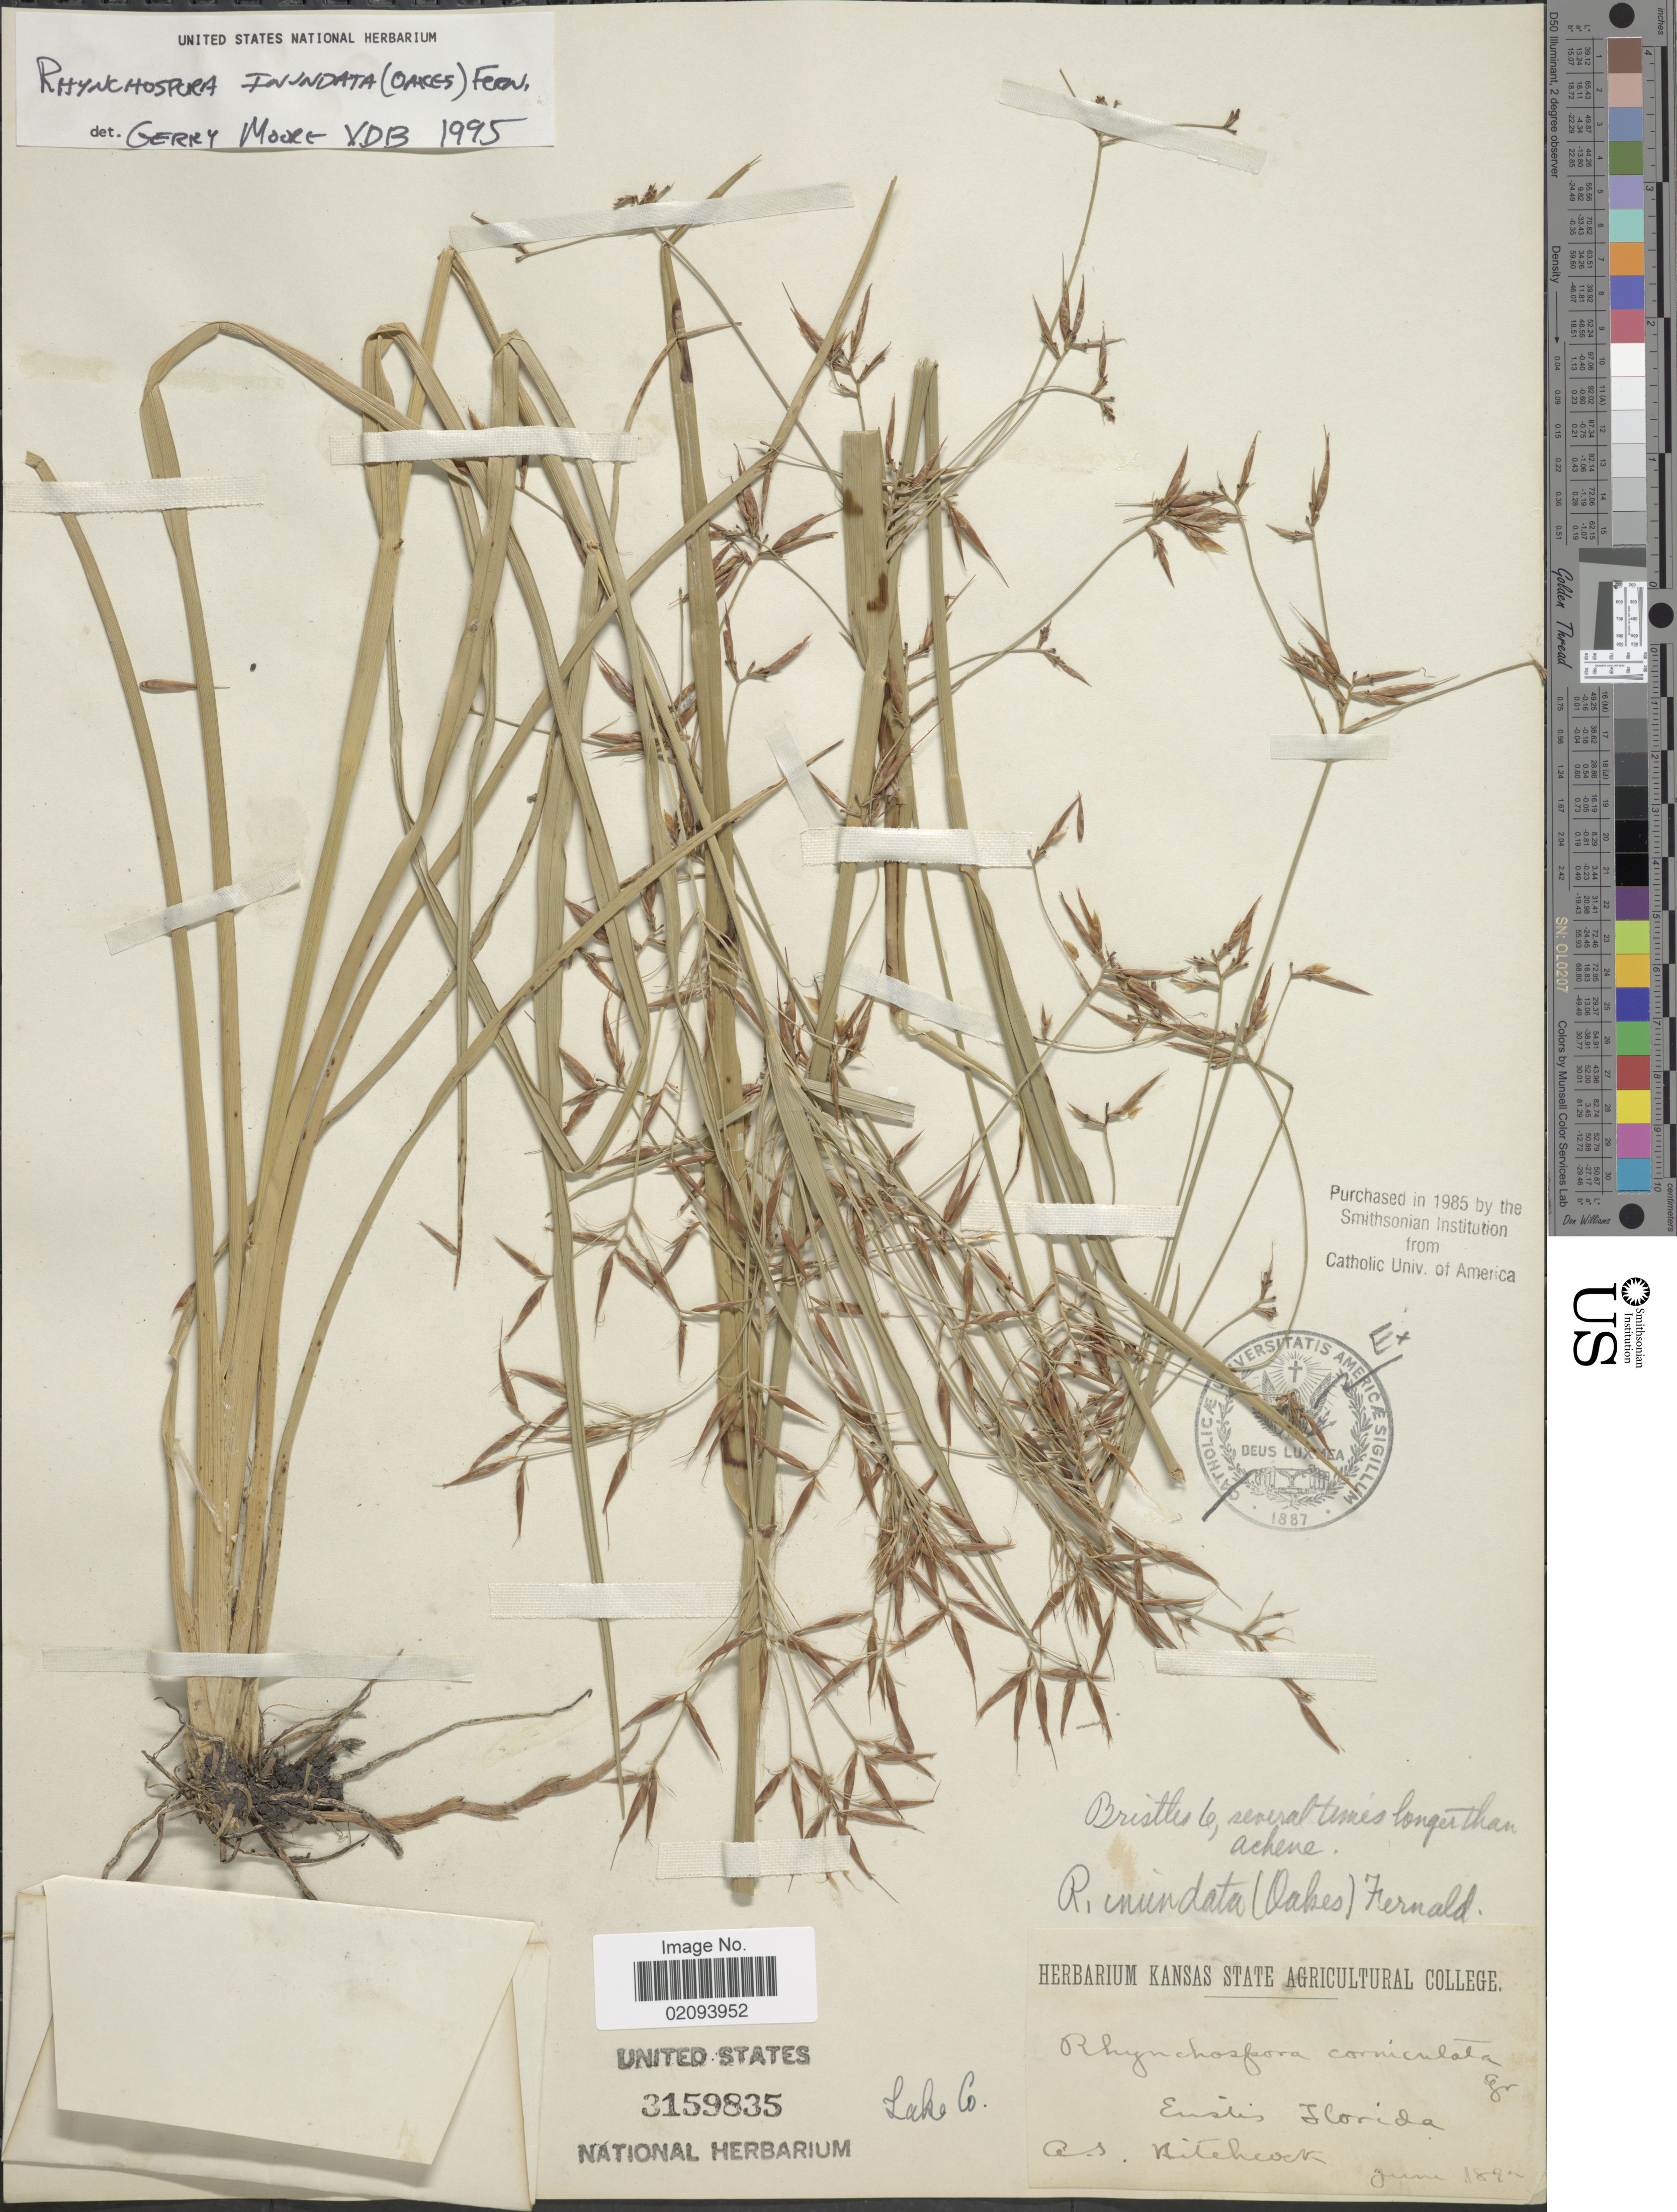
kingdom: Plantae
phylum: Tracheophyta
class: Liliopsida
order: Poales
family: Cyperaceae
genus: Rhynchospora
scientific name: Rhynchospora inundata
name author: (Oakes) Fernald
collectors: A. S. Hitchcock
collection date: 1894-06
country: United States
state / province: Florida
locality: Eustis. Lake Co.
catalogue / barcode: US 3159835